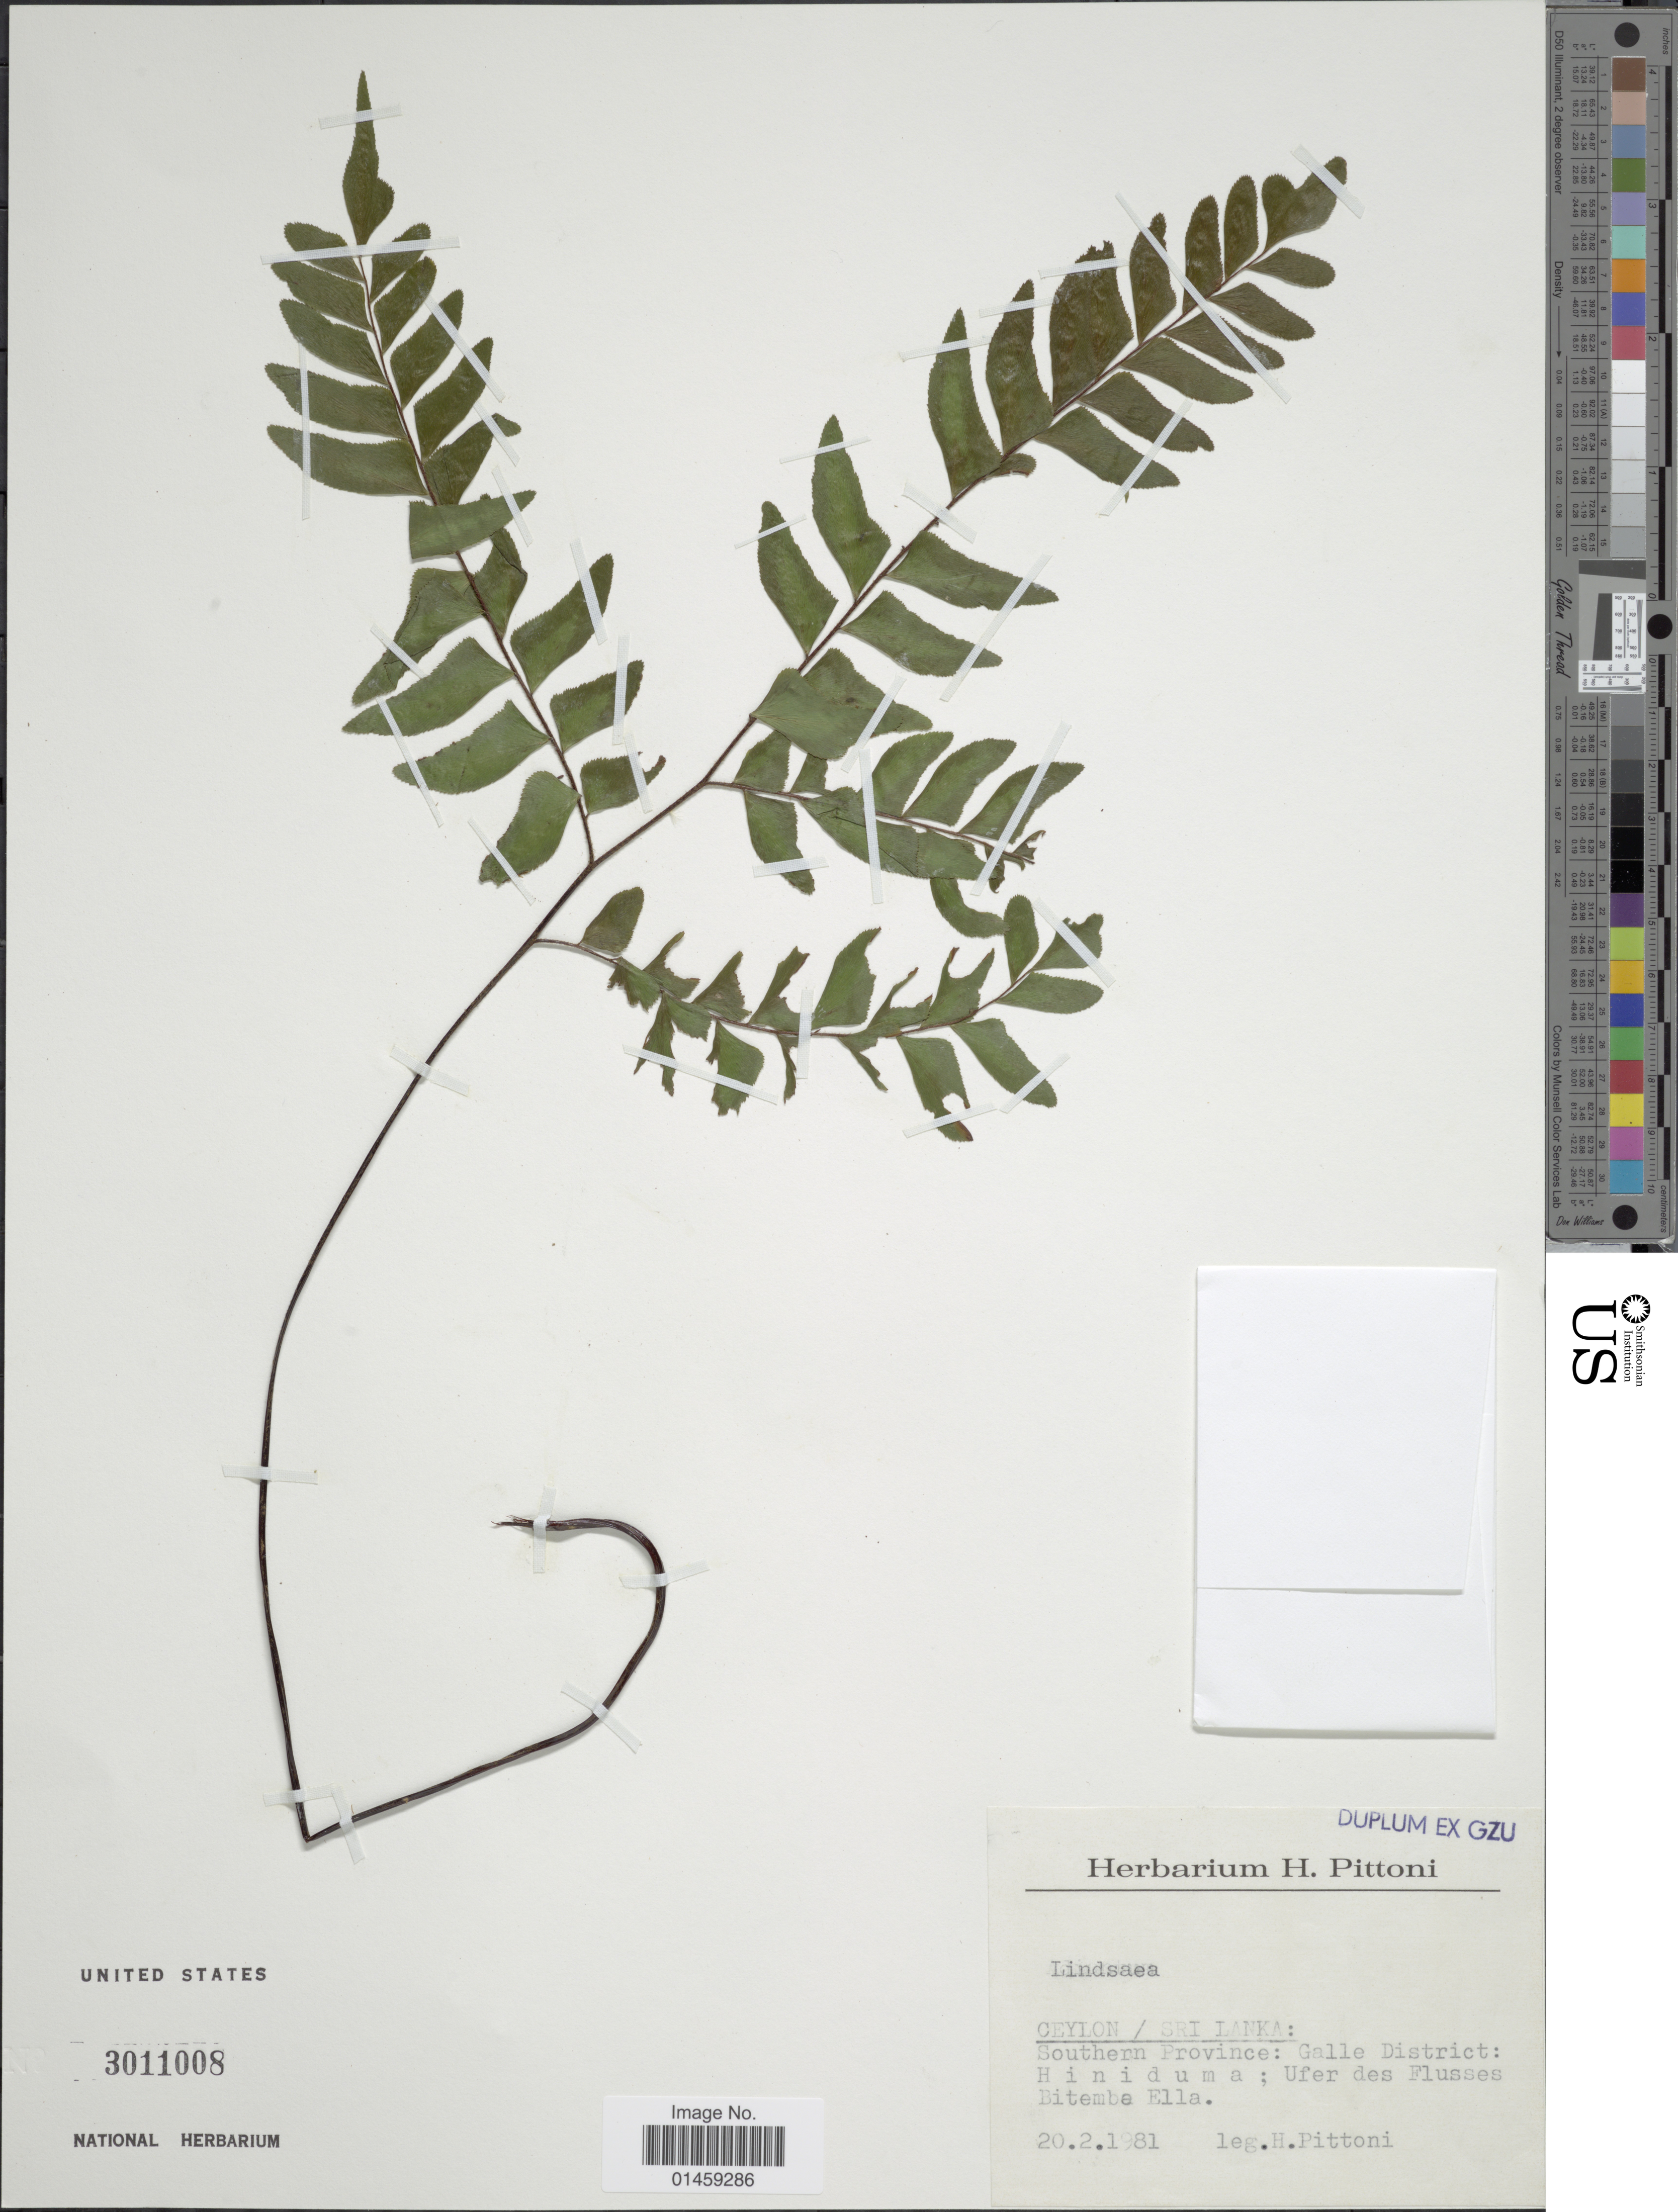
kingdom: Plantae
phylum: Tracheophyta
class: Polypodiopsida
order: Polypodiales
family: Lindsaeaceae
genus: Lindsaea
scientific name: Lindsaea sp.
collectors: H. Pittoni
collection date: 1981-02-20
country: Sri Lanka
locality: Ceylon. Southern Province: Galle District: Hiniduma; Ufer des Flusses. Bitemba Ella.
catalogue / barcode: US 3011008